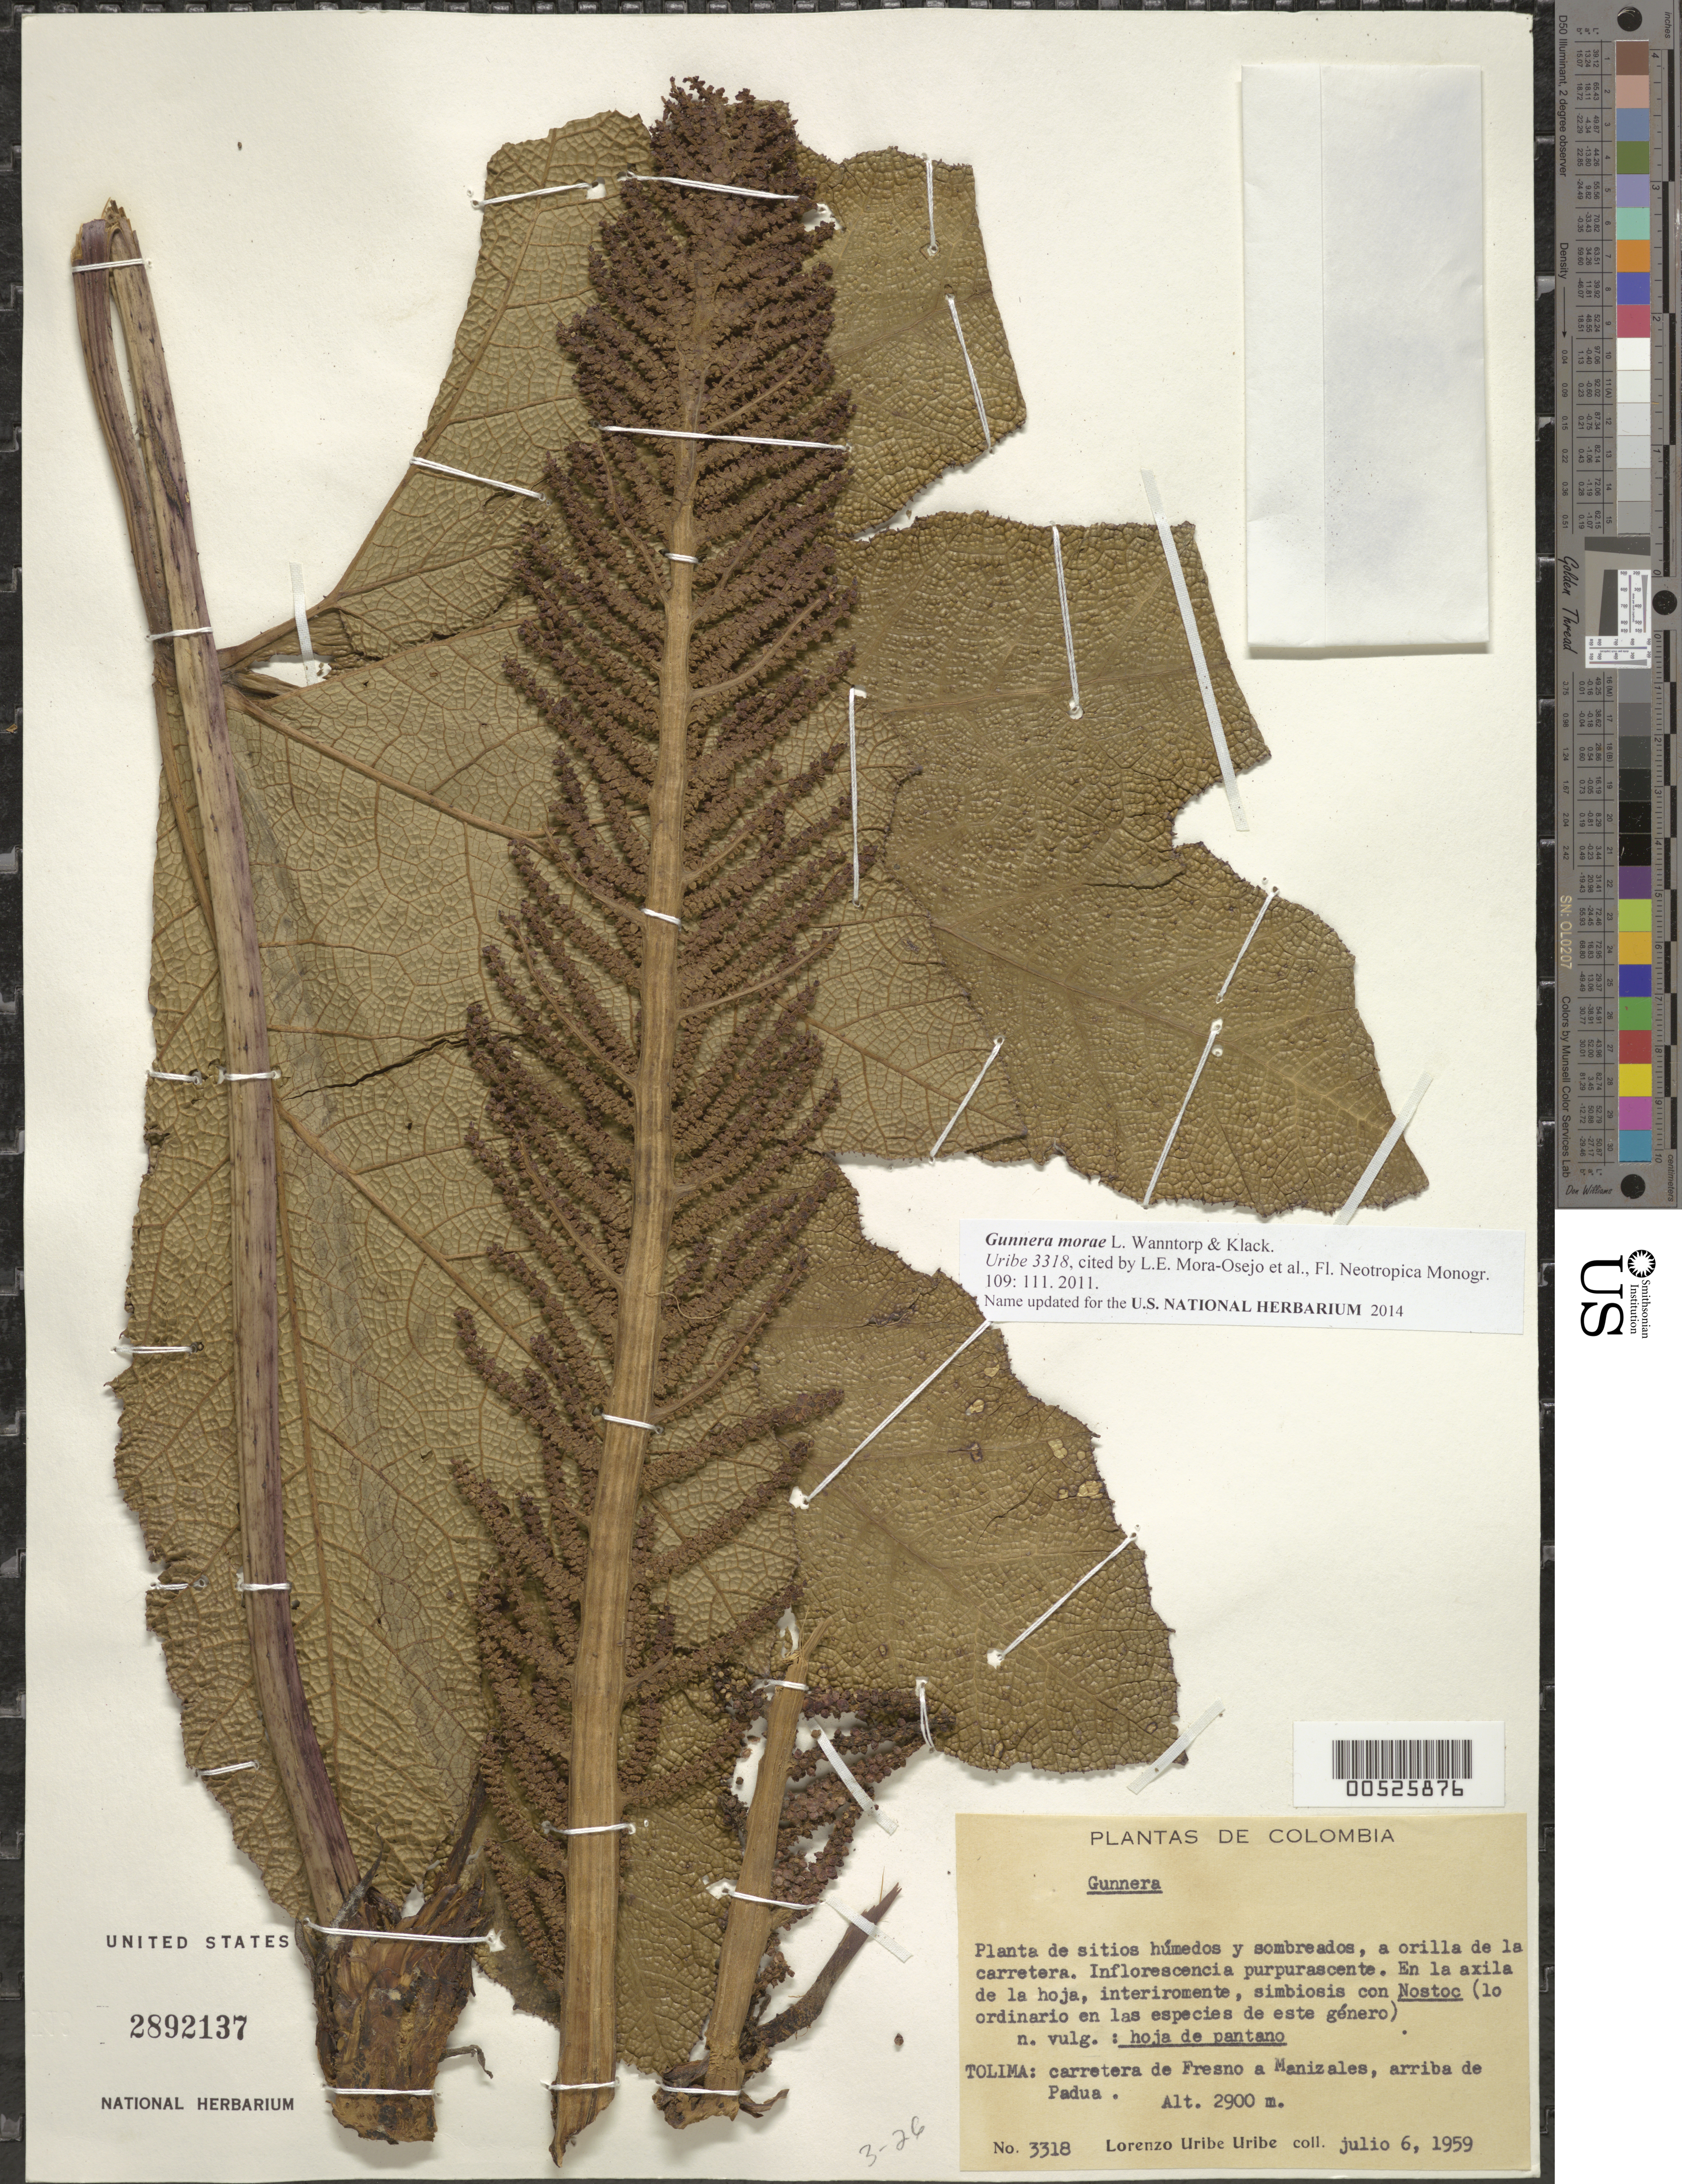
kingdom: Plantae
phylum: Tracheophyta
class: Magnoliopsida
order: Gunnerales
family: Gunneraceae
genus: Gunnera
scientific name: Gunnera morae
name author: L. Wanntorp & Klack.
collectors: L. Uribe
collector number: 3318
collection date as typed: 06 Jul 1959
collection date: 1959-07-06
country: Colombia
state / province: Tolima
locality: Carretera de Fresno a Manizales, Arriba de Padua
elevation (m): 2900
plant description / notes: Common name: Hoja de pantano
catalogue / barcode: US 2892137